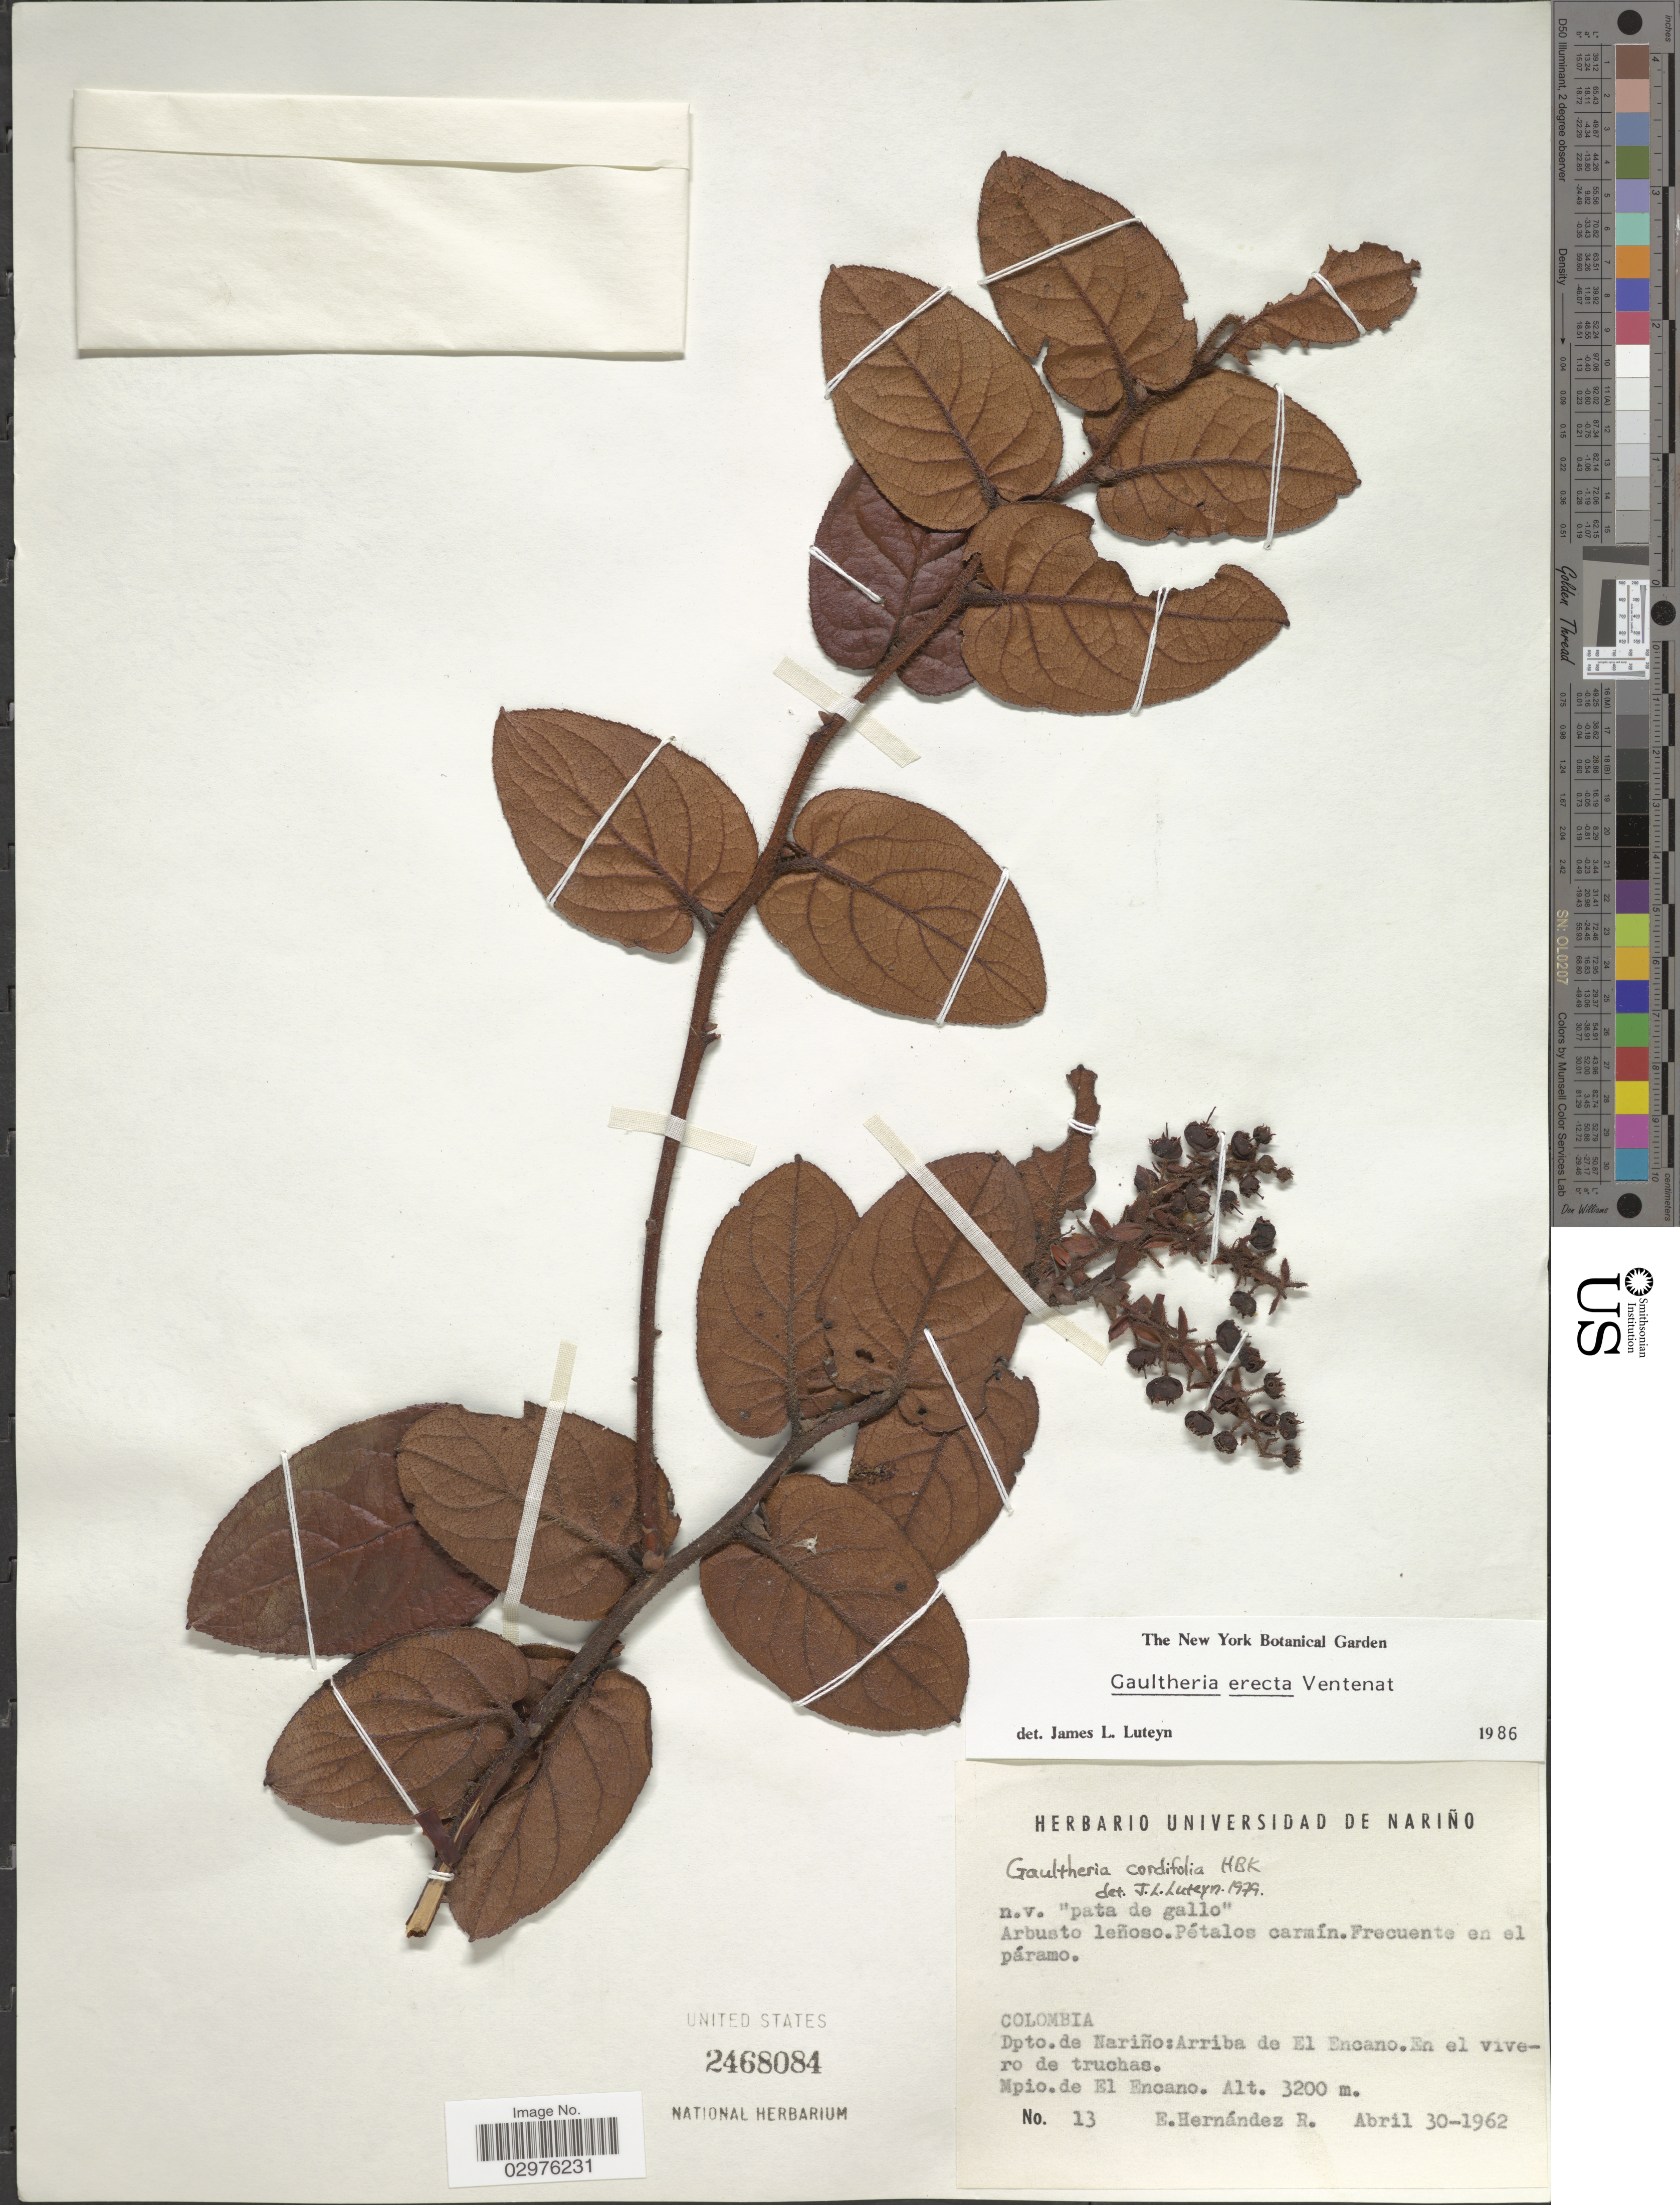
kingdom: Plantae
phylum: Tracheophyta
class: Magnoliopsida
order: Ericales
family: Ericaceae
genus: Gaultheria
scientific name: Gaultheria erecta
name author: Vent.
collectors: E. Hernández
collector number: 13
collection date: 1962-04-30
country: Colombia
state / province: Nariño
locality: Dpto. de Nariño: Arriba de El Encano. En el vivero de truchas. Mpio. de El Encano.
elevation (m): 3200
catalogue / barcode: US 2468084